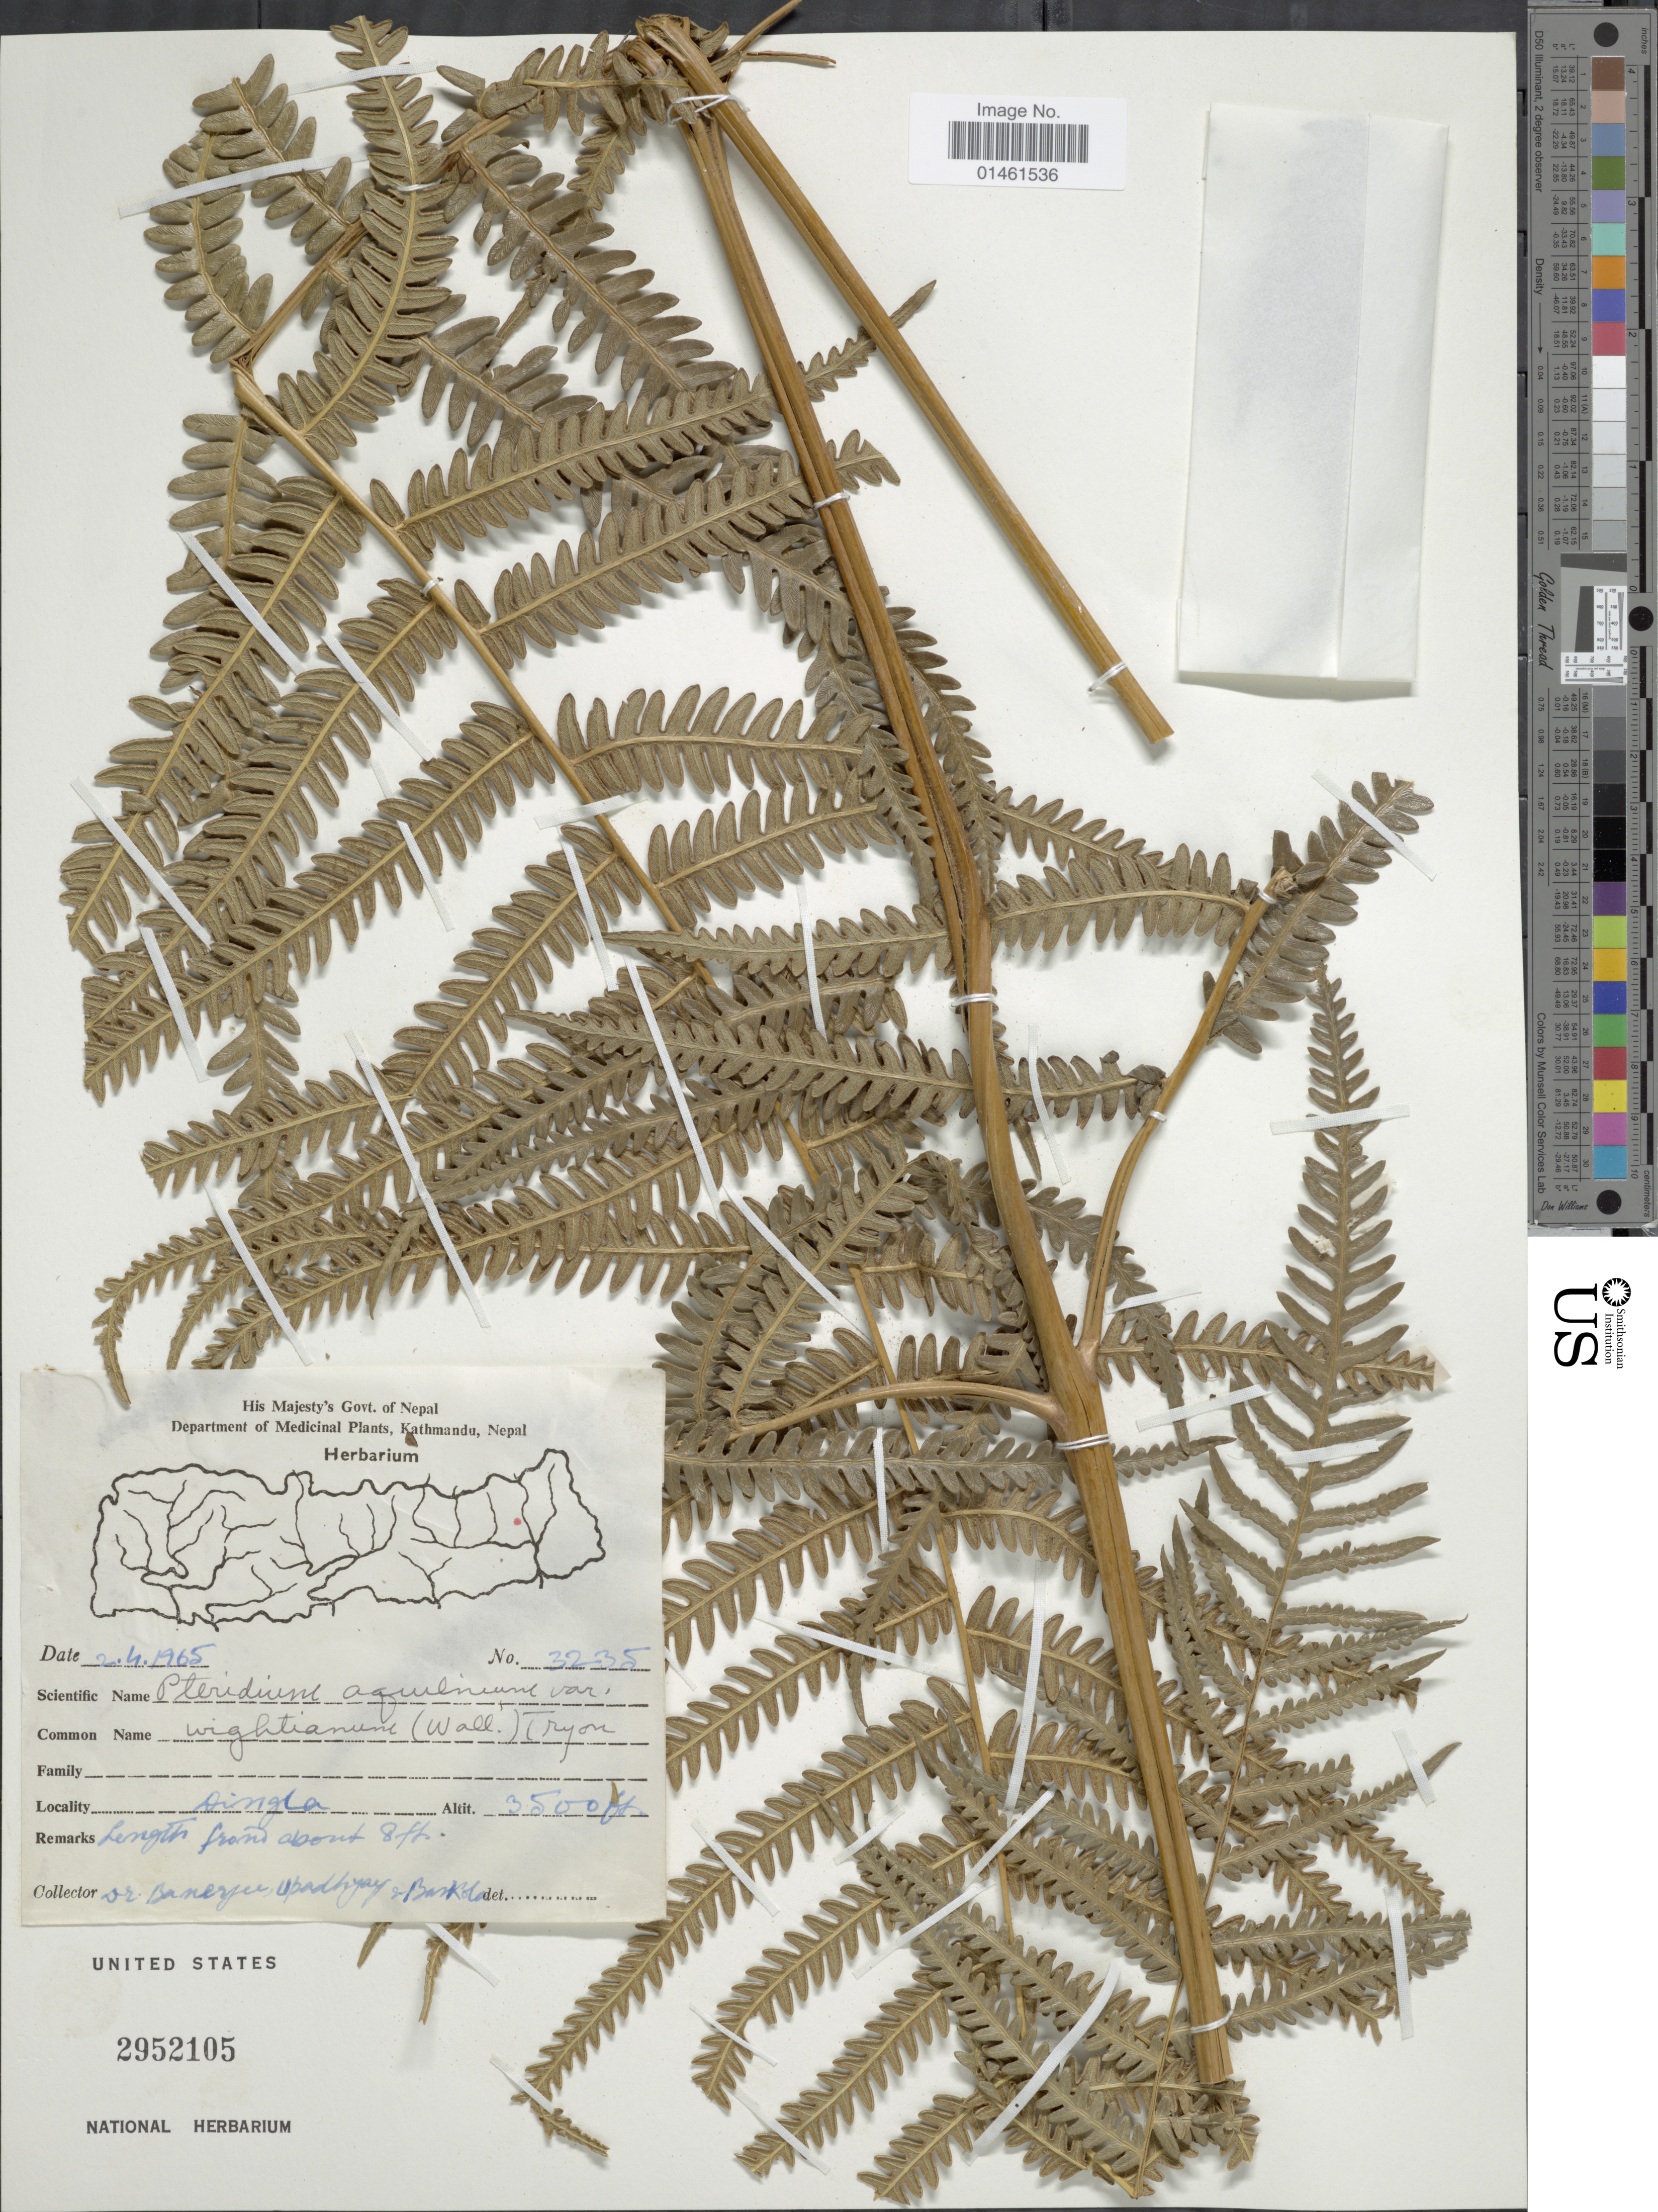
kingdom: Plantae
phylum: Tracheophyta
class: Polypodiopsida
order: Polypodiales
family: Dennstaedtiaceae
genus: Pteridium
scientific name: Pteridium aquilinum var. wightianum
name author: (J. Agardh) R.M. Tryon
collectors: -. Banerjee, Upadhyay, -- & Baskola, --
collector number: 3235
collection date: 1965-04-02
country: Nepal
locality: Dingla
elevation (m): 1067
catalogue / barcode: US 2952105